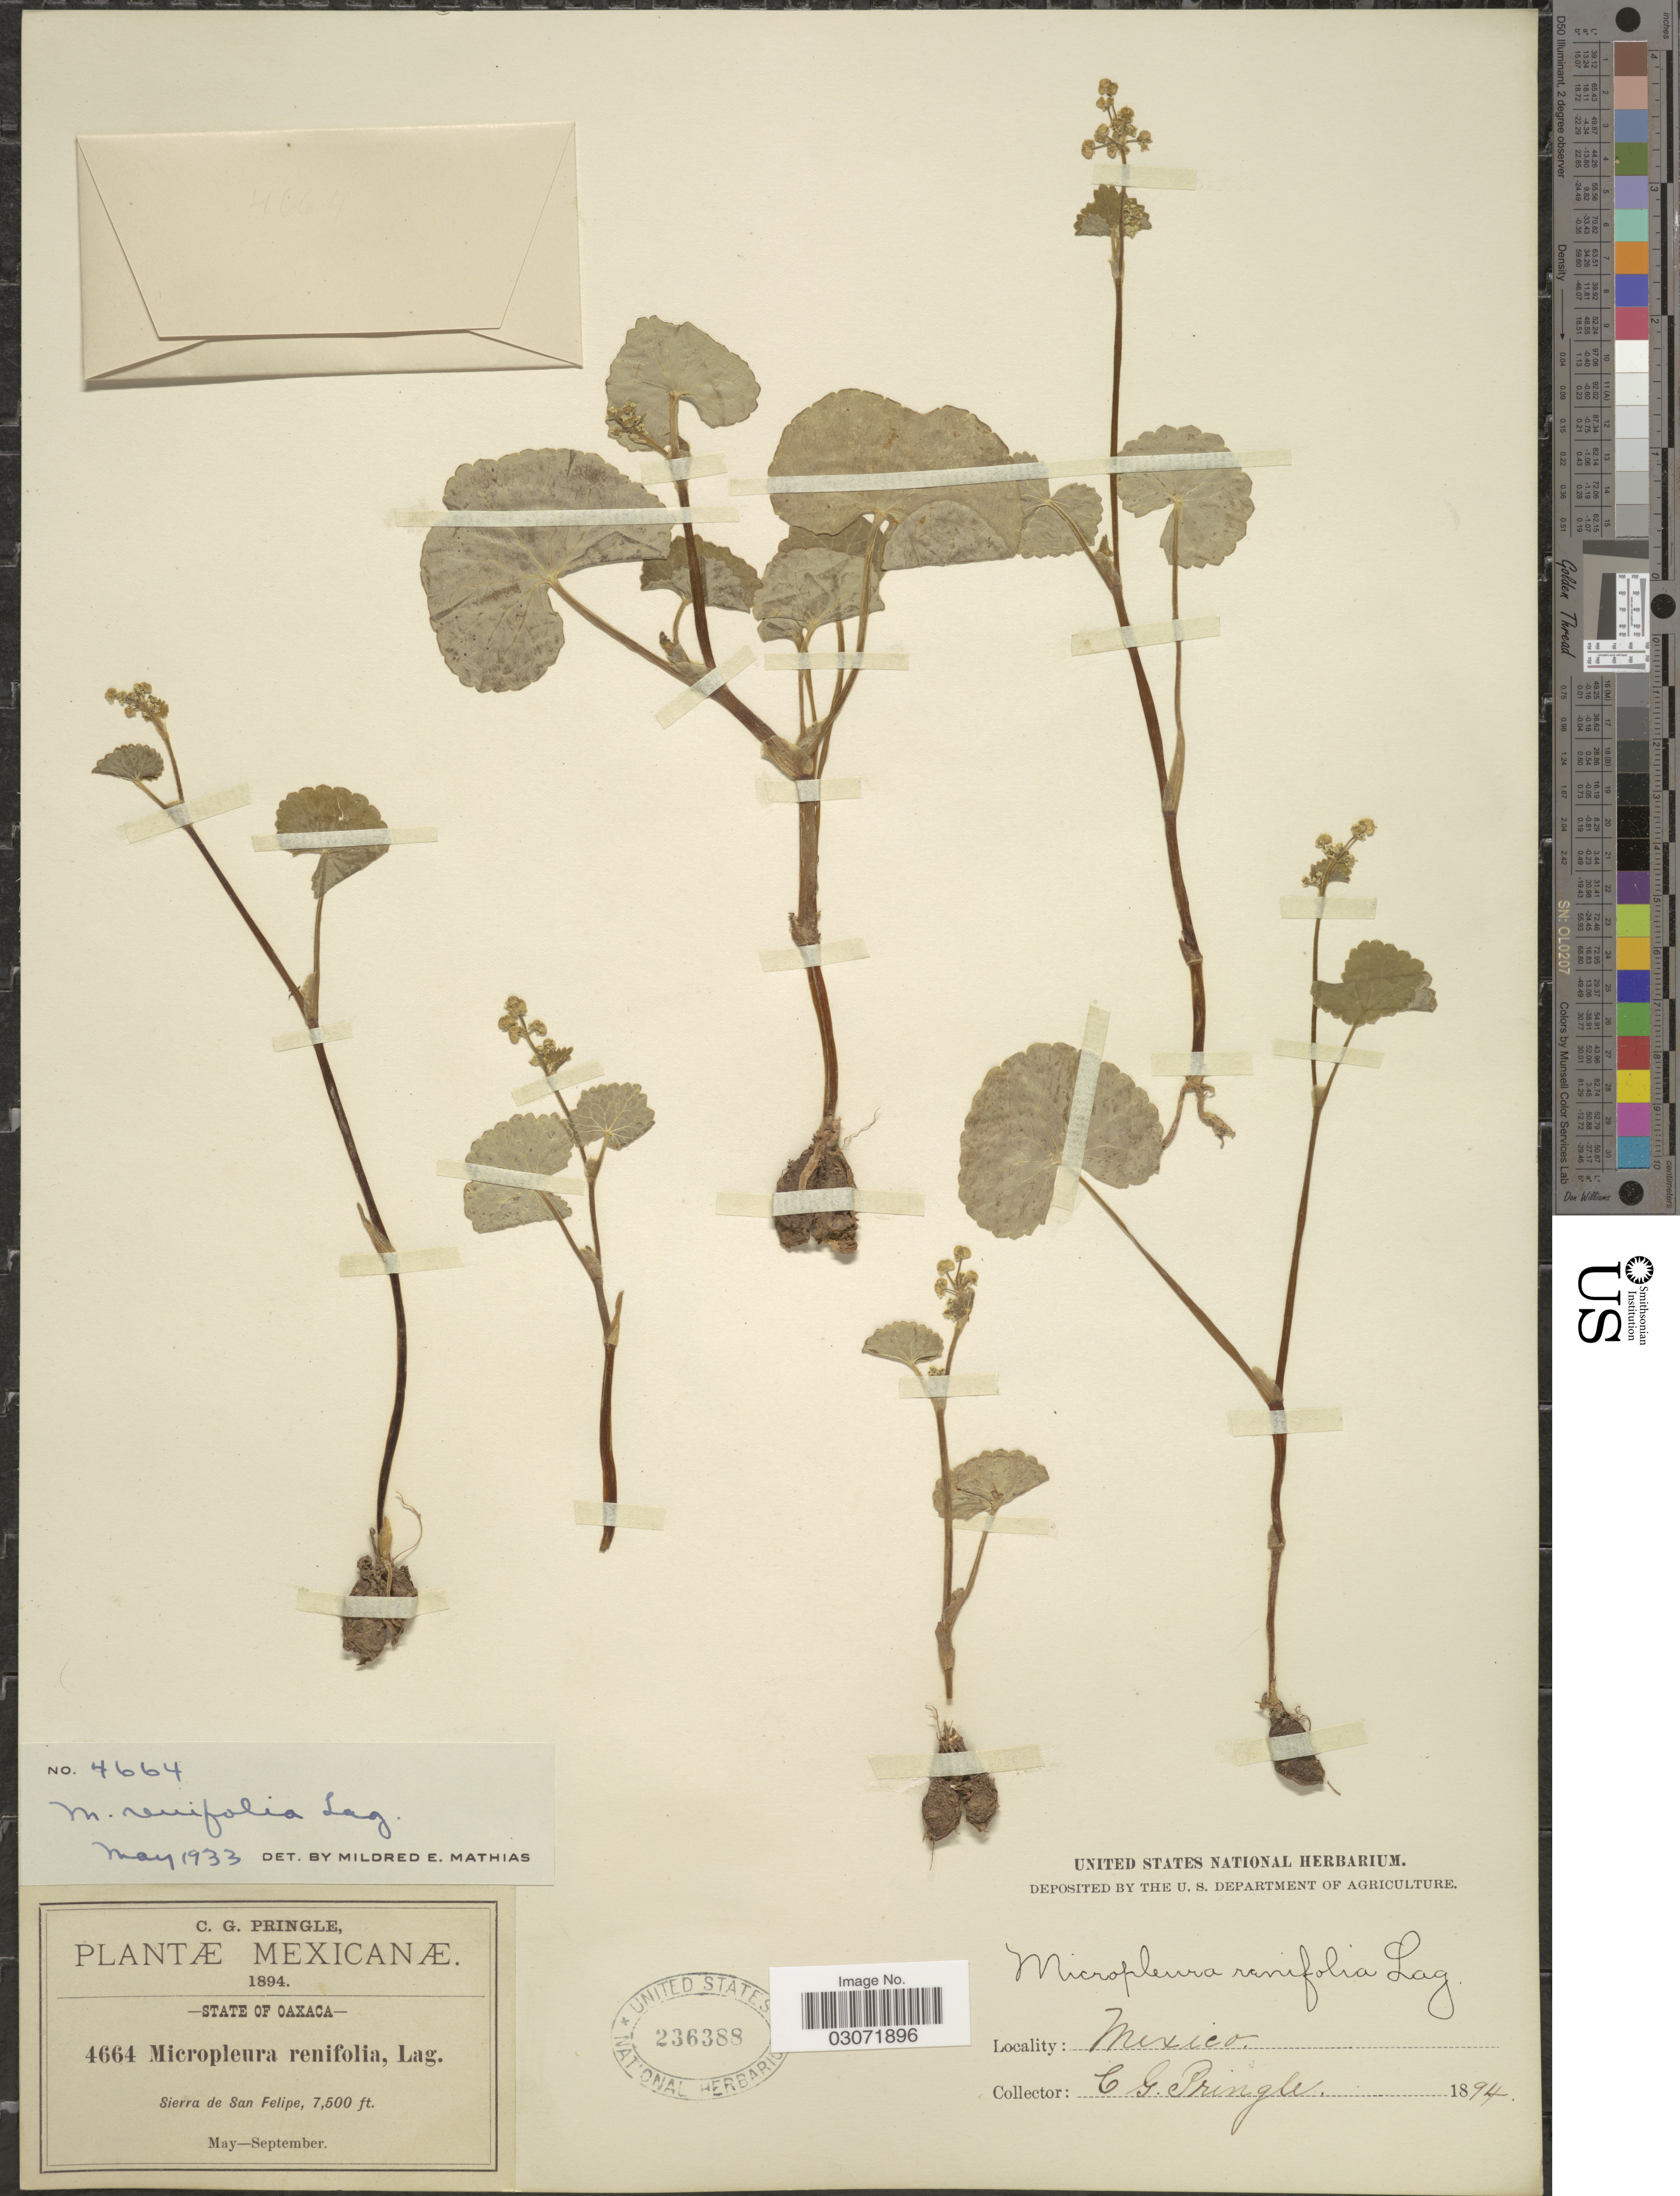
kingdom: Plantae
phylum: Tracheophyta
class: Magnoliopsida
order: Apiales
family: Apiaceae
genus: Micropleura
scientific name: Micropleura renifolia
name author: Lag.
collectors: C. G. Pringle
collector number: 4664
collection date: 1894-05/1894-09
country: Mexico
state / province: Oaxaca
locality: Sierra de San Felipe.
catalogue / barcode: US 236388